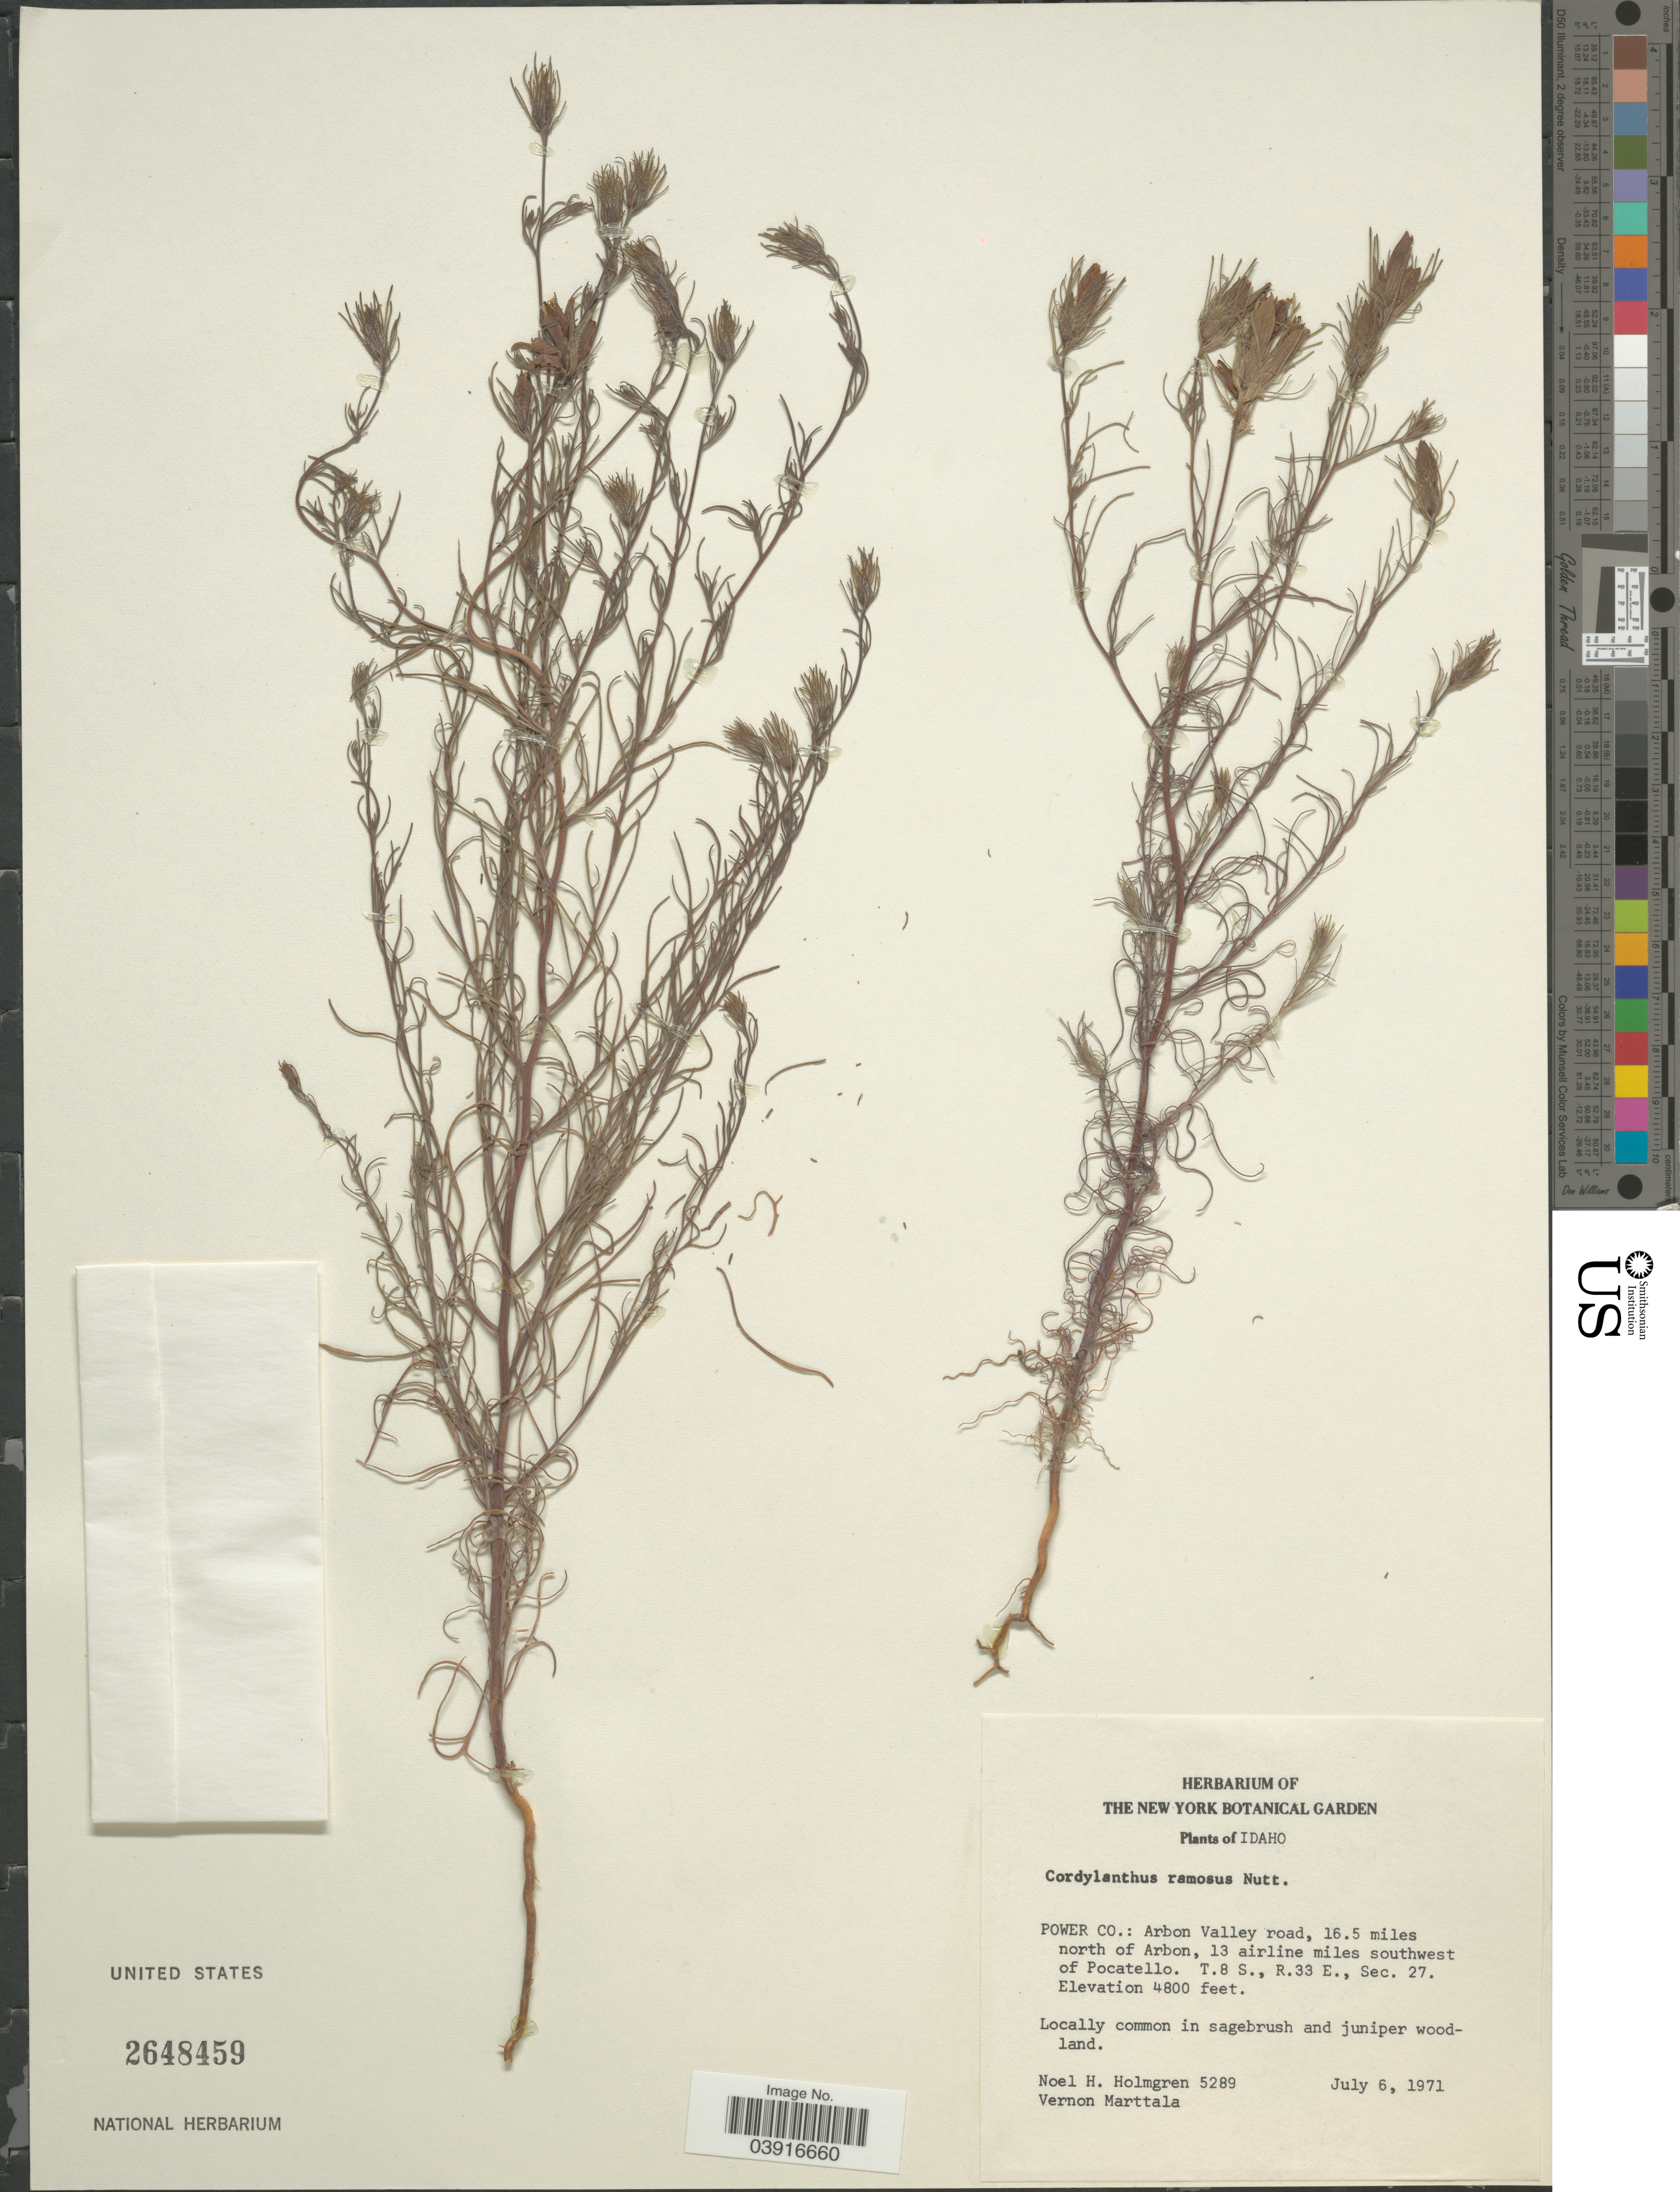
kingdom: Plantae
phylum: Tracheophyta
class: Magnoliopsida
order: Lamiales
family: Orobanchaceae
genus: Cordylanthus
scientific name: Cordylanthus ramosus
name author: Nutt. ex Benth.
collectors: N. H. Holmgren & V. Marttala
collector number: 5289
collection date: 1971-07-06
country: United States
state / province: Idaho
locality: Power Co.: Arbon Valley road, 16.5 miles north of Arbon, 13 airline miles southwest of Pocatello. T. 8 S., R. 33 E., Sec. 27. In sagebrush and juniper woodland.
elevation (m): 1463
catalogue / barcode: US 2648459